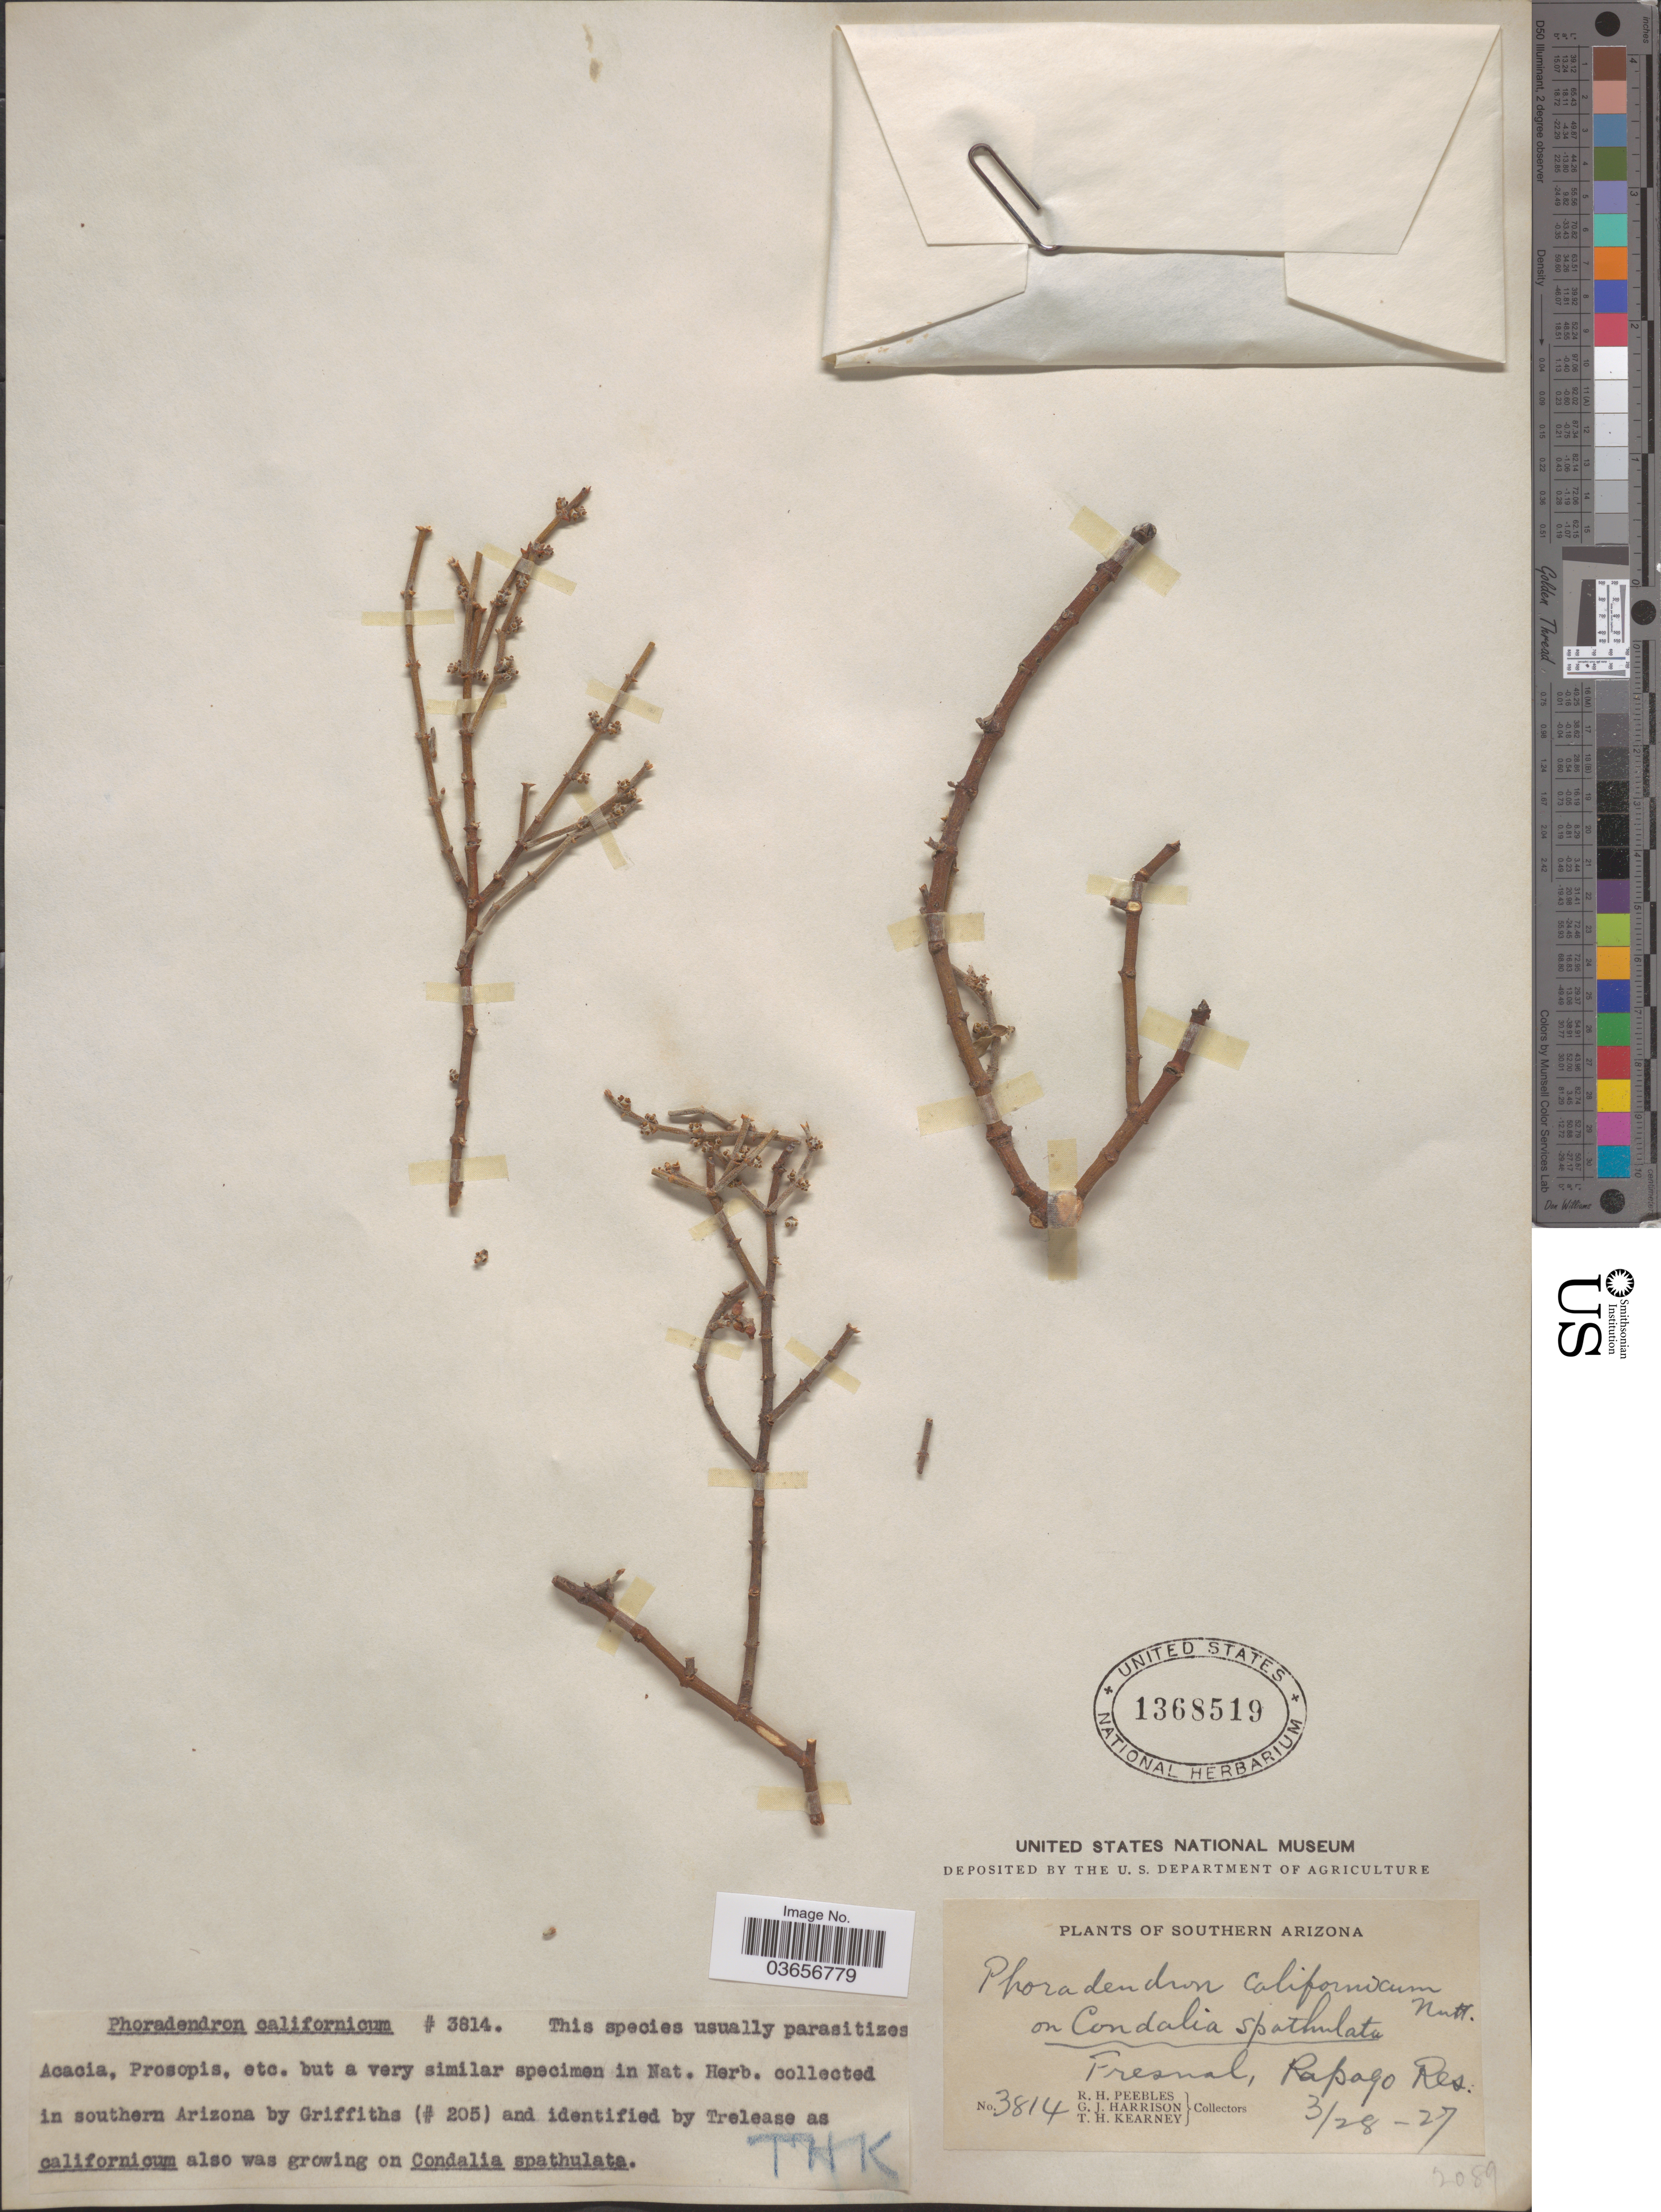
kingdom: Plantae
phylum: Tracheophyta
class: Magnoliopsida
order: Santalales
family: Viscaceae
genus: Phoradendron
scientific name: Phoradendron californicum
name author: Nutt.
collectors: R. H. Peebles, G. J. Harrison & T. H. Kearney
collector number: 3814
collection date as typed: Transcribed d/m/y: 28/3/27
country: United States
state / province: Arizona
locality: Southern Arizona. Fresnal, Rapago Res.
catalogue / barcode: US 1368519